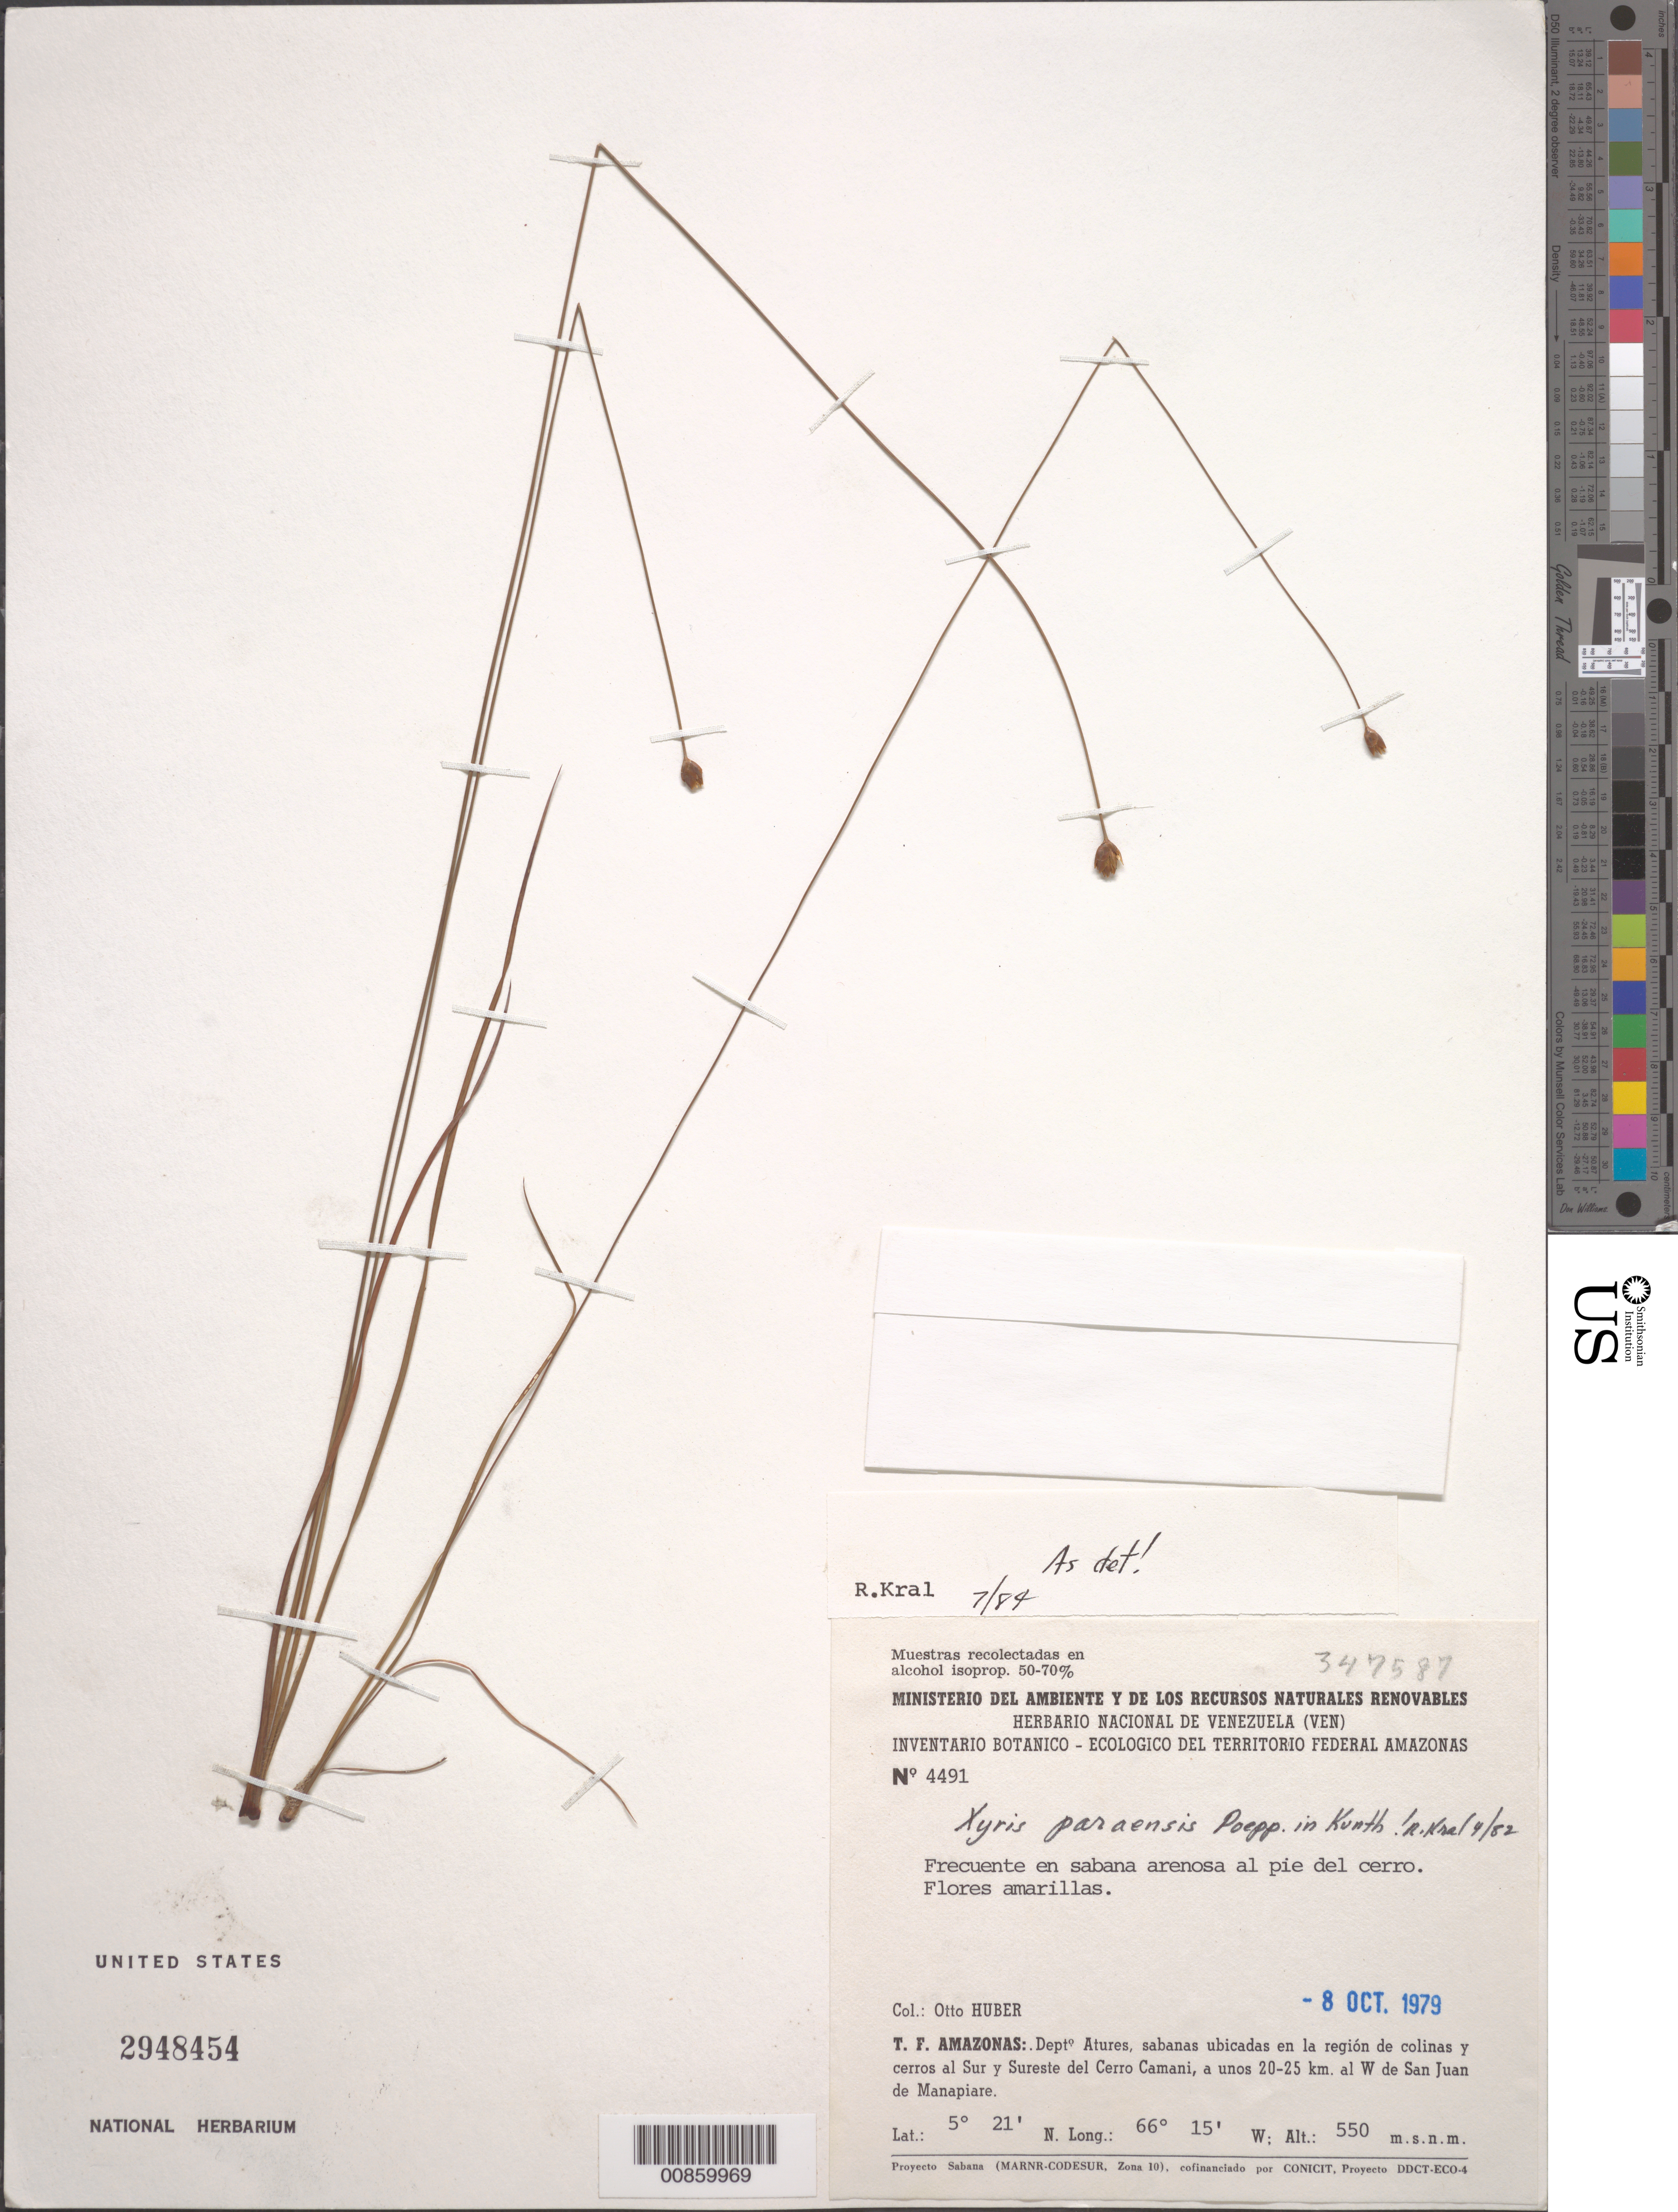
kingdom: Plantae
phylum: Tracheophyta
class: Liliopsida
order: Poales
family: Xyridaceae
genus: Xyris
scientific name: Xyris paraensis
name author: Poepp. ex Kunth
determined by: Kral, Robert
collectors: O. Huber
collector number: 4491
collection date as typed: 8-Oct-79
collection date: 1979-10-08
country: Venezuela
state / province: Amazonas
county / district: Atures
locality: Cerro Camani, S & SE del cerro, 20-25 km W de San Juan de Manapiare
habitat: Sabana arenosa al pié del cerro.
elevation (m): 550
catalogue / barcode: US 2948454